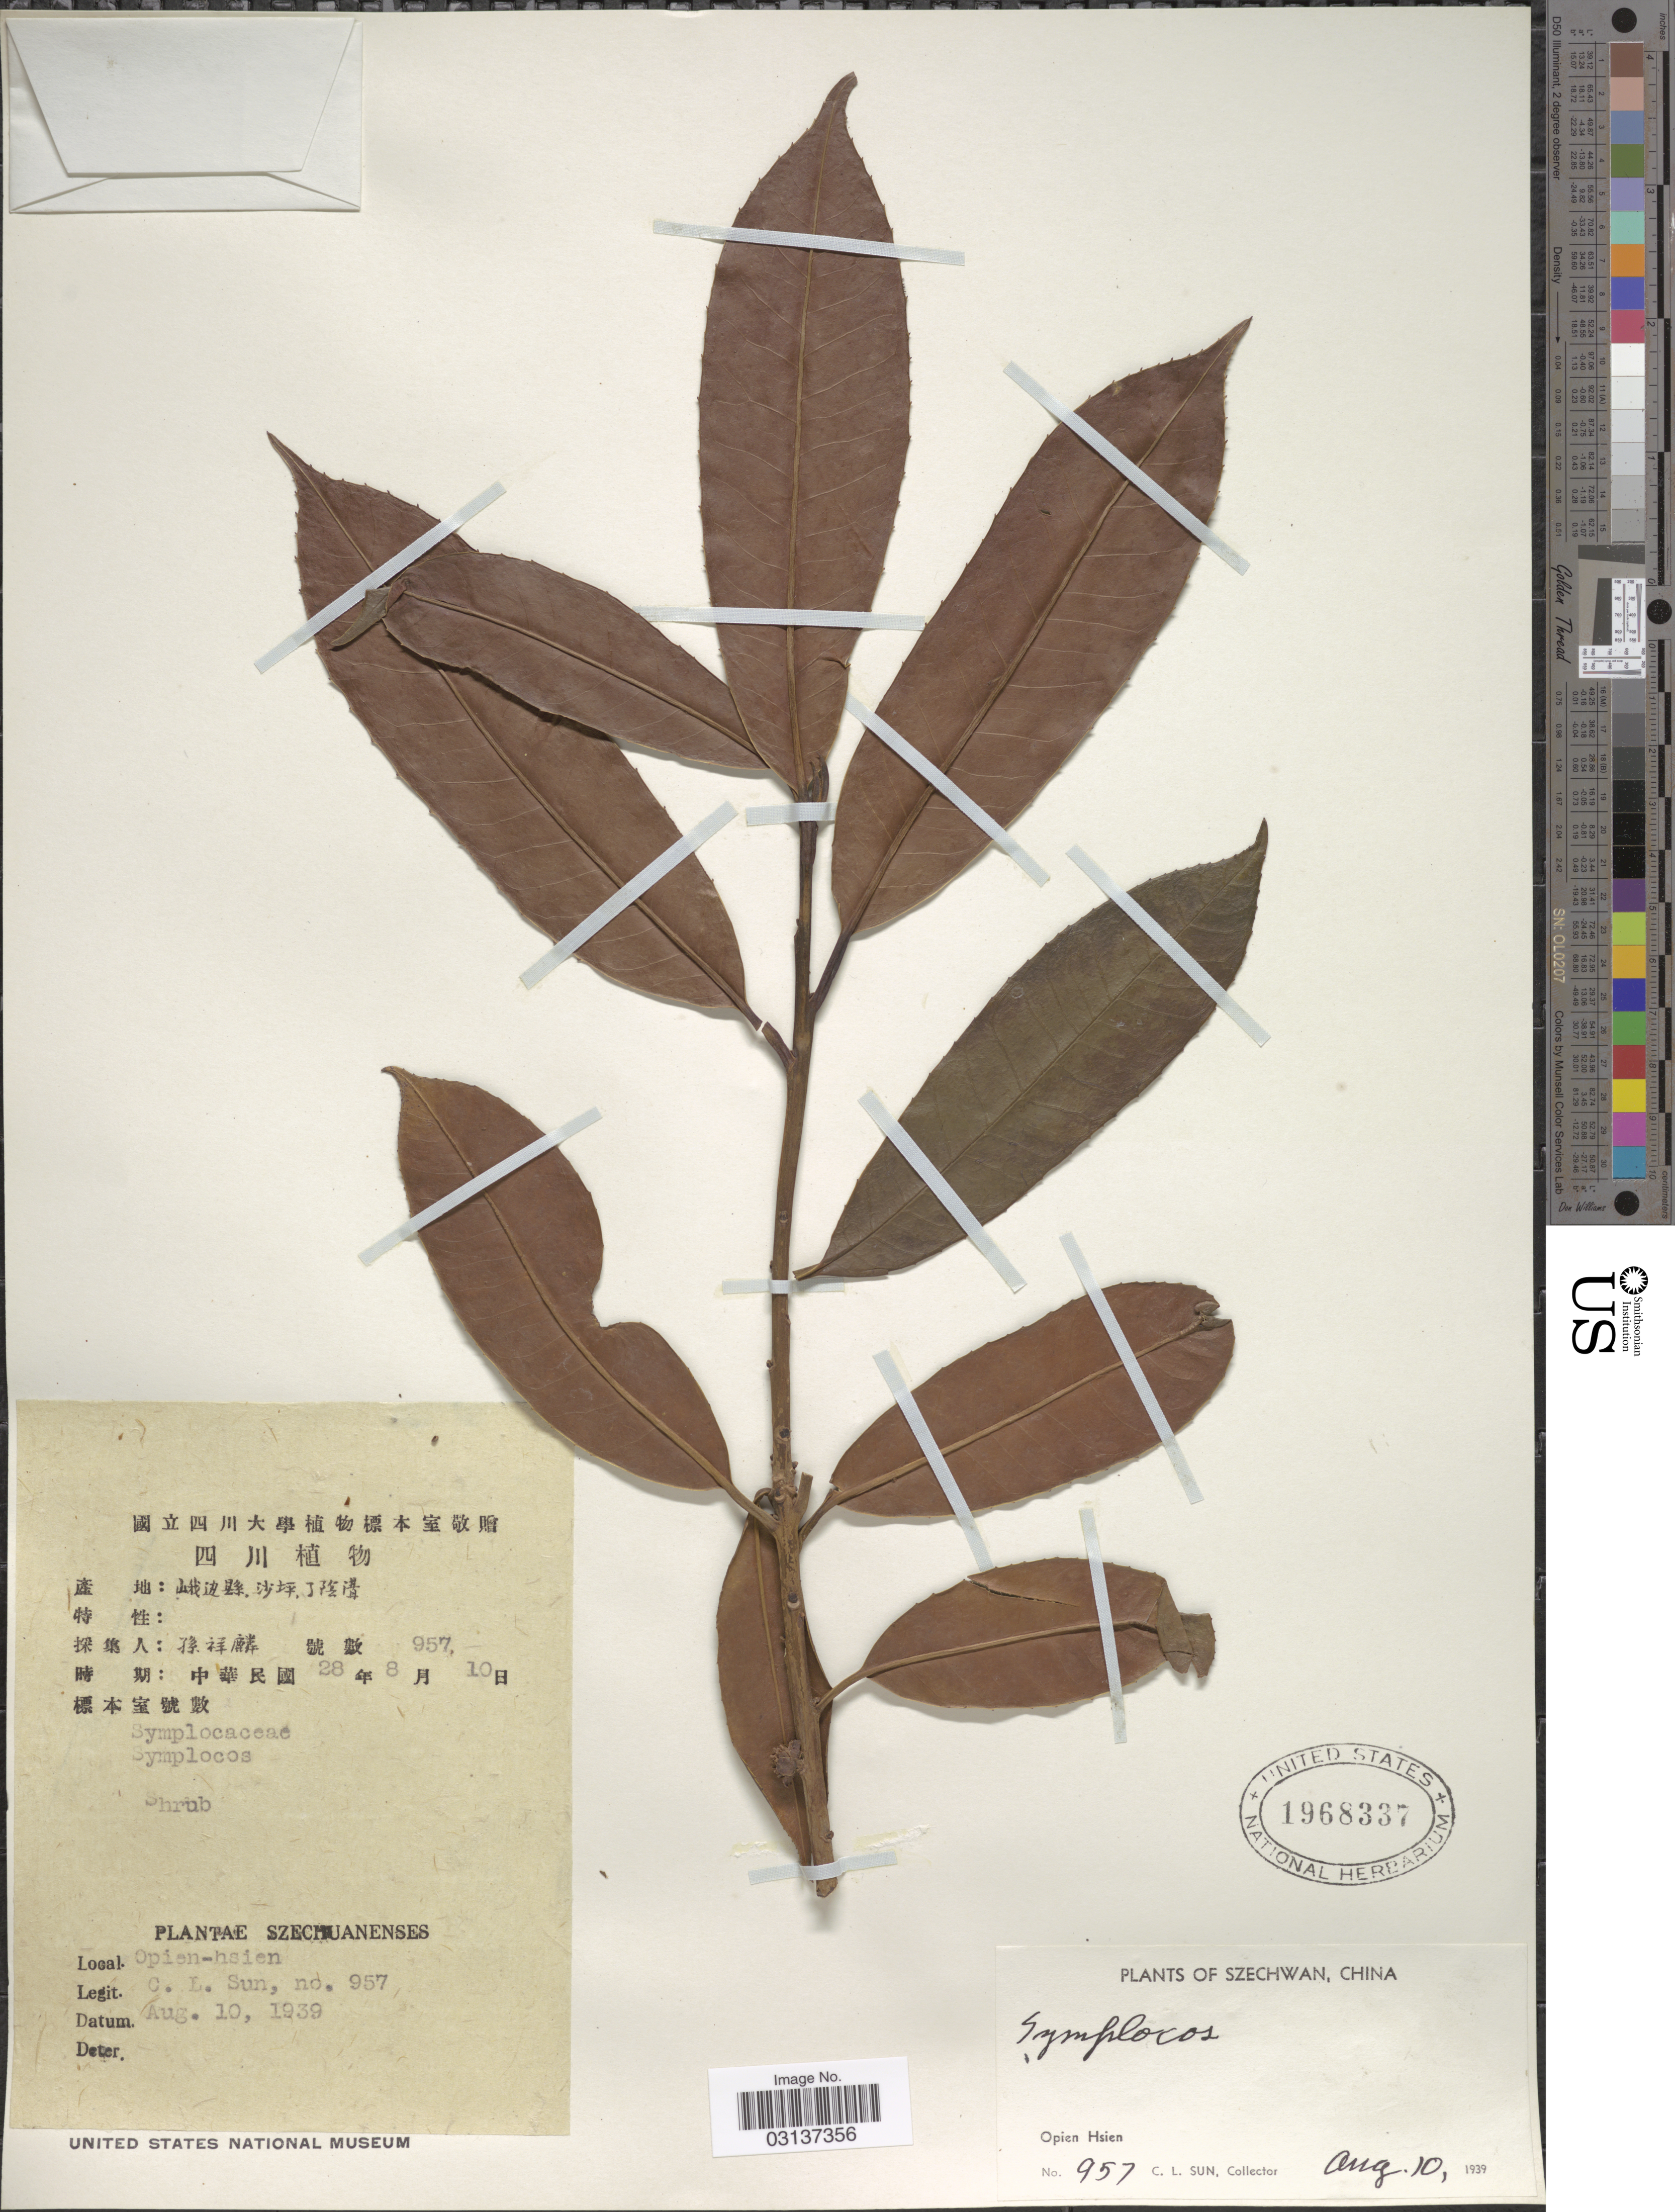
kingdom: Plantae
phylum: Tracheophyta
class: Magnoliopsida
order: Ericales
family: Symplocaceae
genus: Symplocos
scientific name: Symplocos sp.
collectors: C. Sun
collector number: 957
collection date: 1939-08-10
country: China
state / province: Sichuan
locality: Szechwan. Opien Hsien.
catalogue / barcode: US 1968337